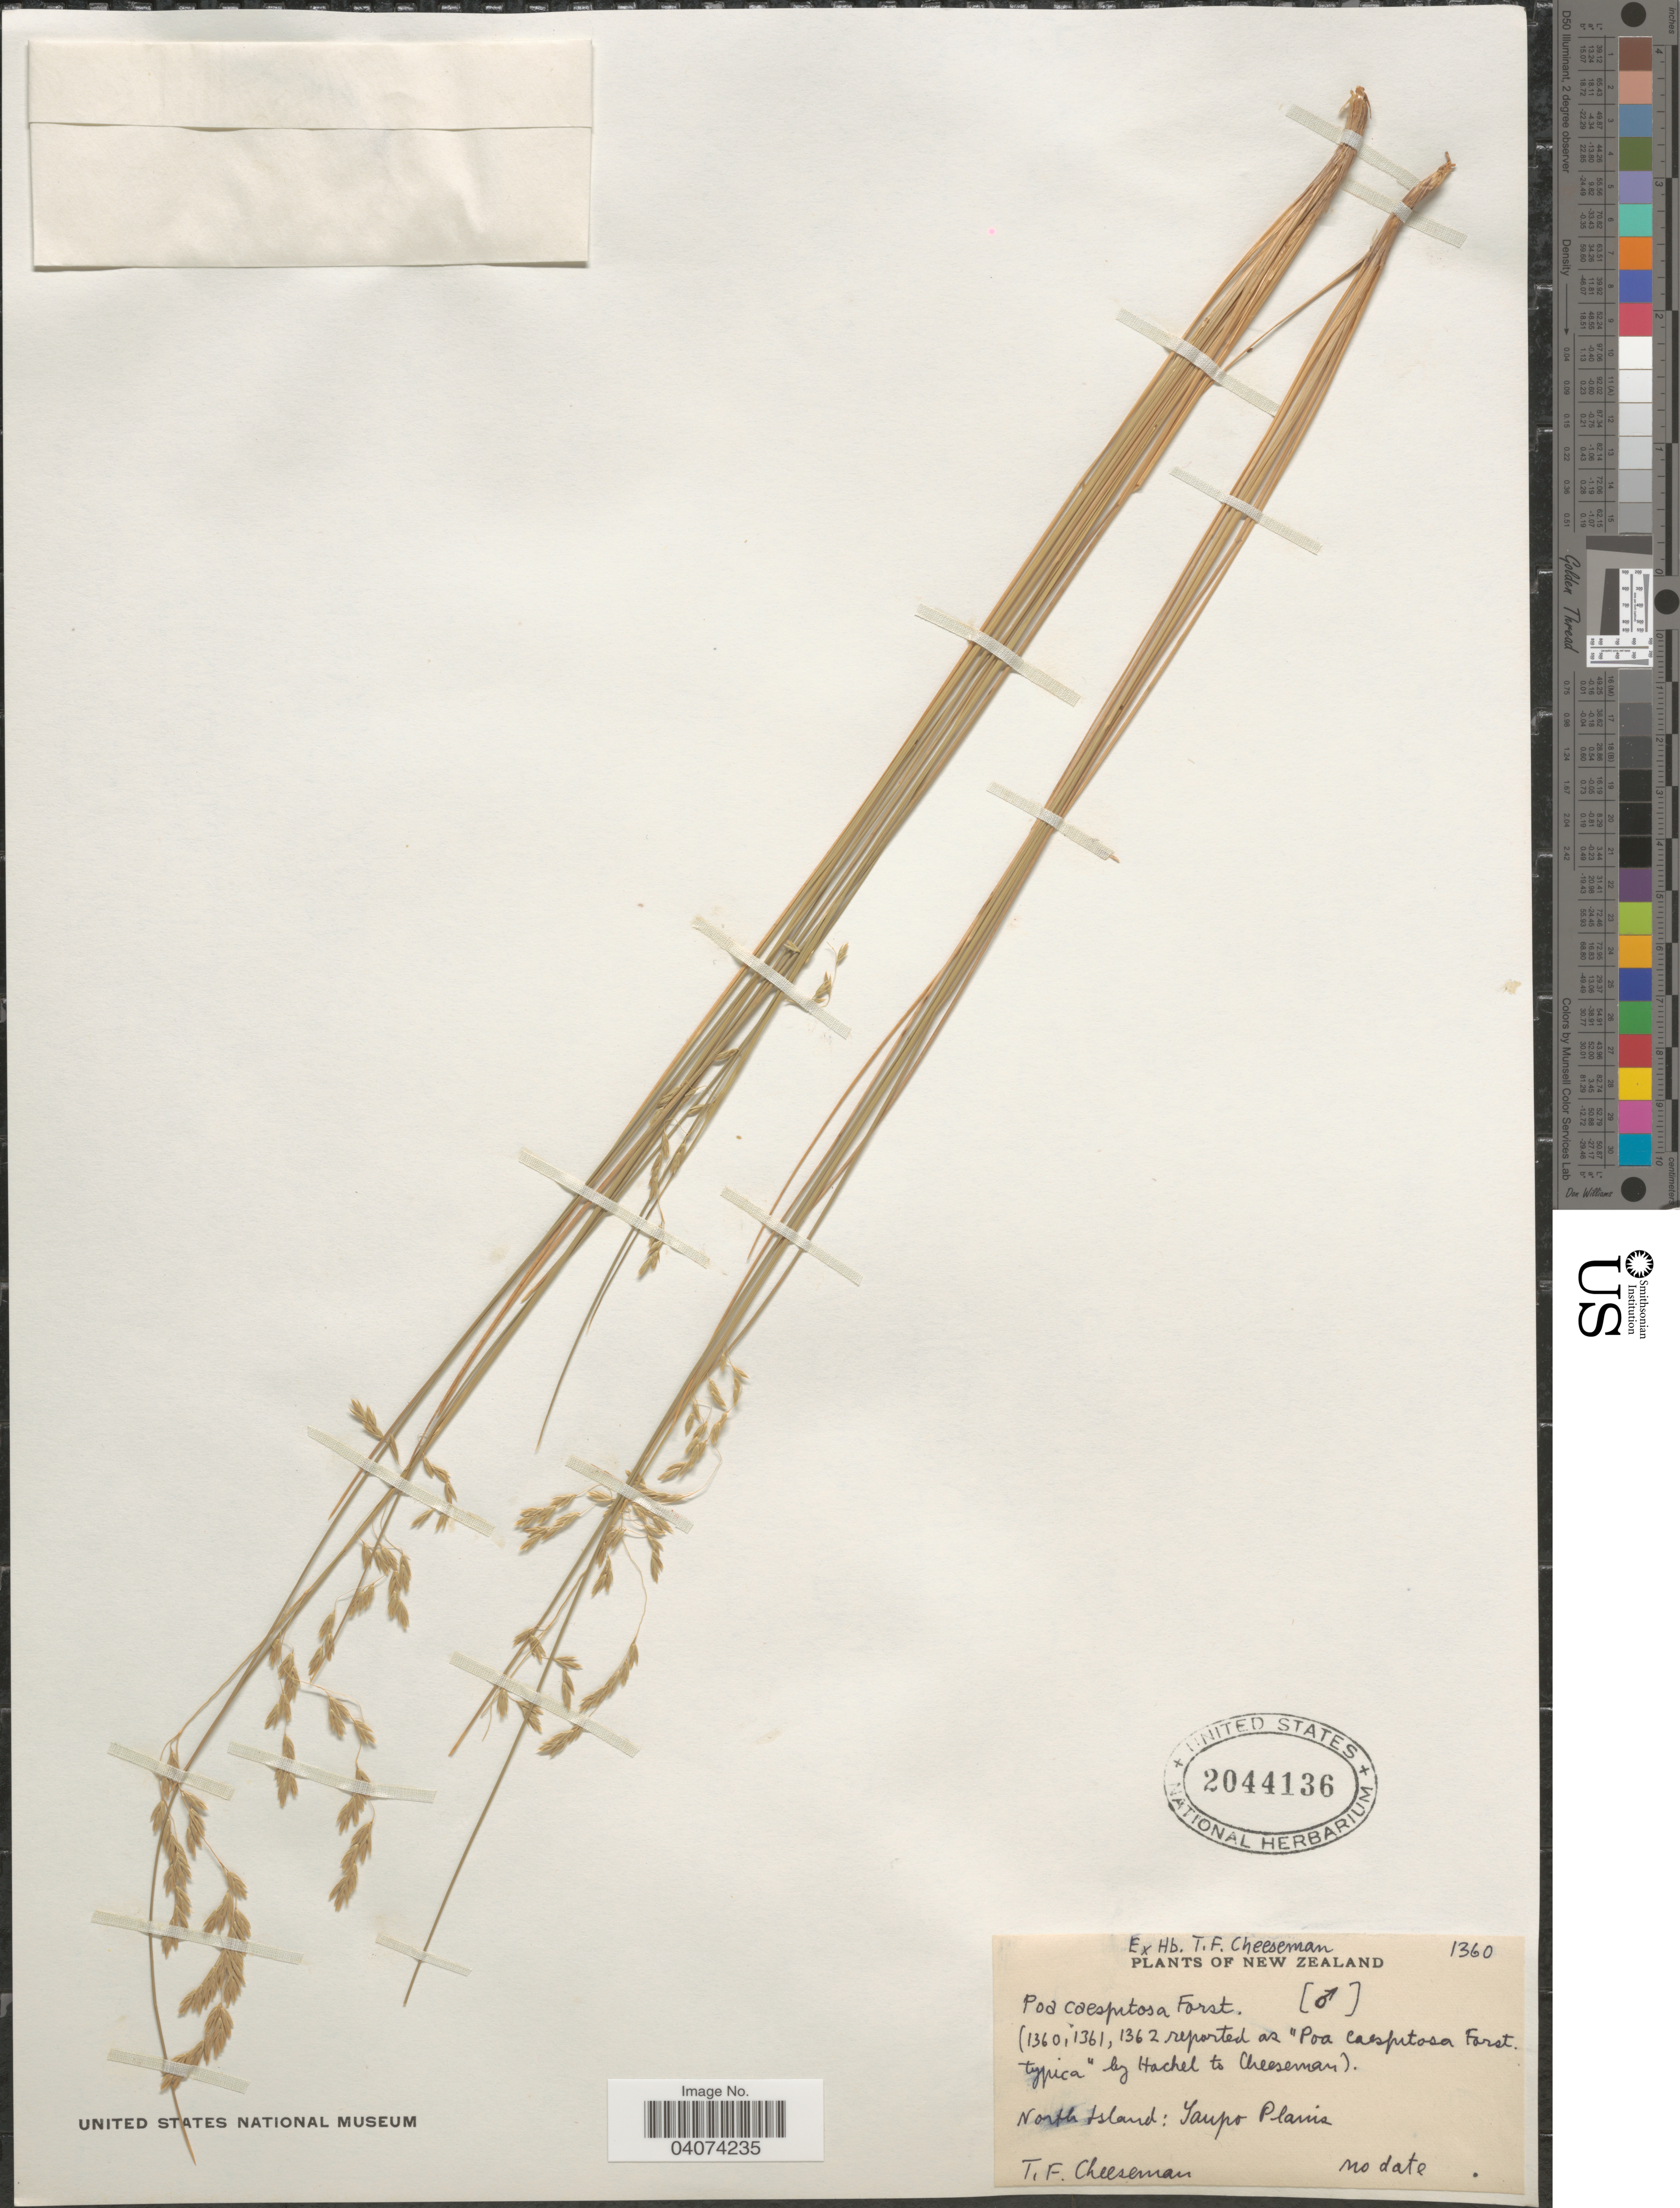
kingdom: Plantae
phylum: Tracheophyta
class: Liliopsida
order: Poales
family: Poaceae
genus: Poa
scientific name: Poa cita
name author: Edgar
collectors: T. F. Cheeseman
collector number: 1360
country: New Zealand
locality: North Island: Taupo Plains.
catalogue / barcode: US 2044136